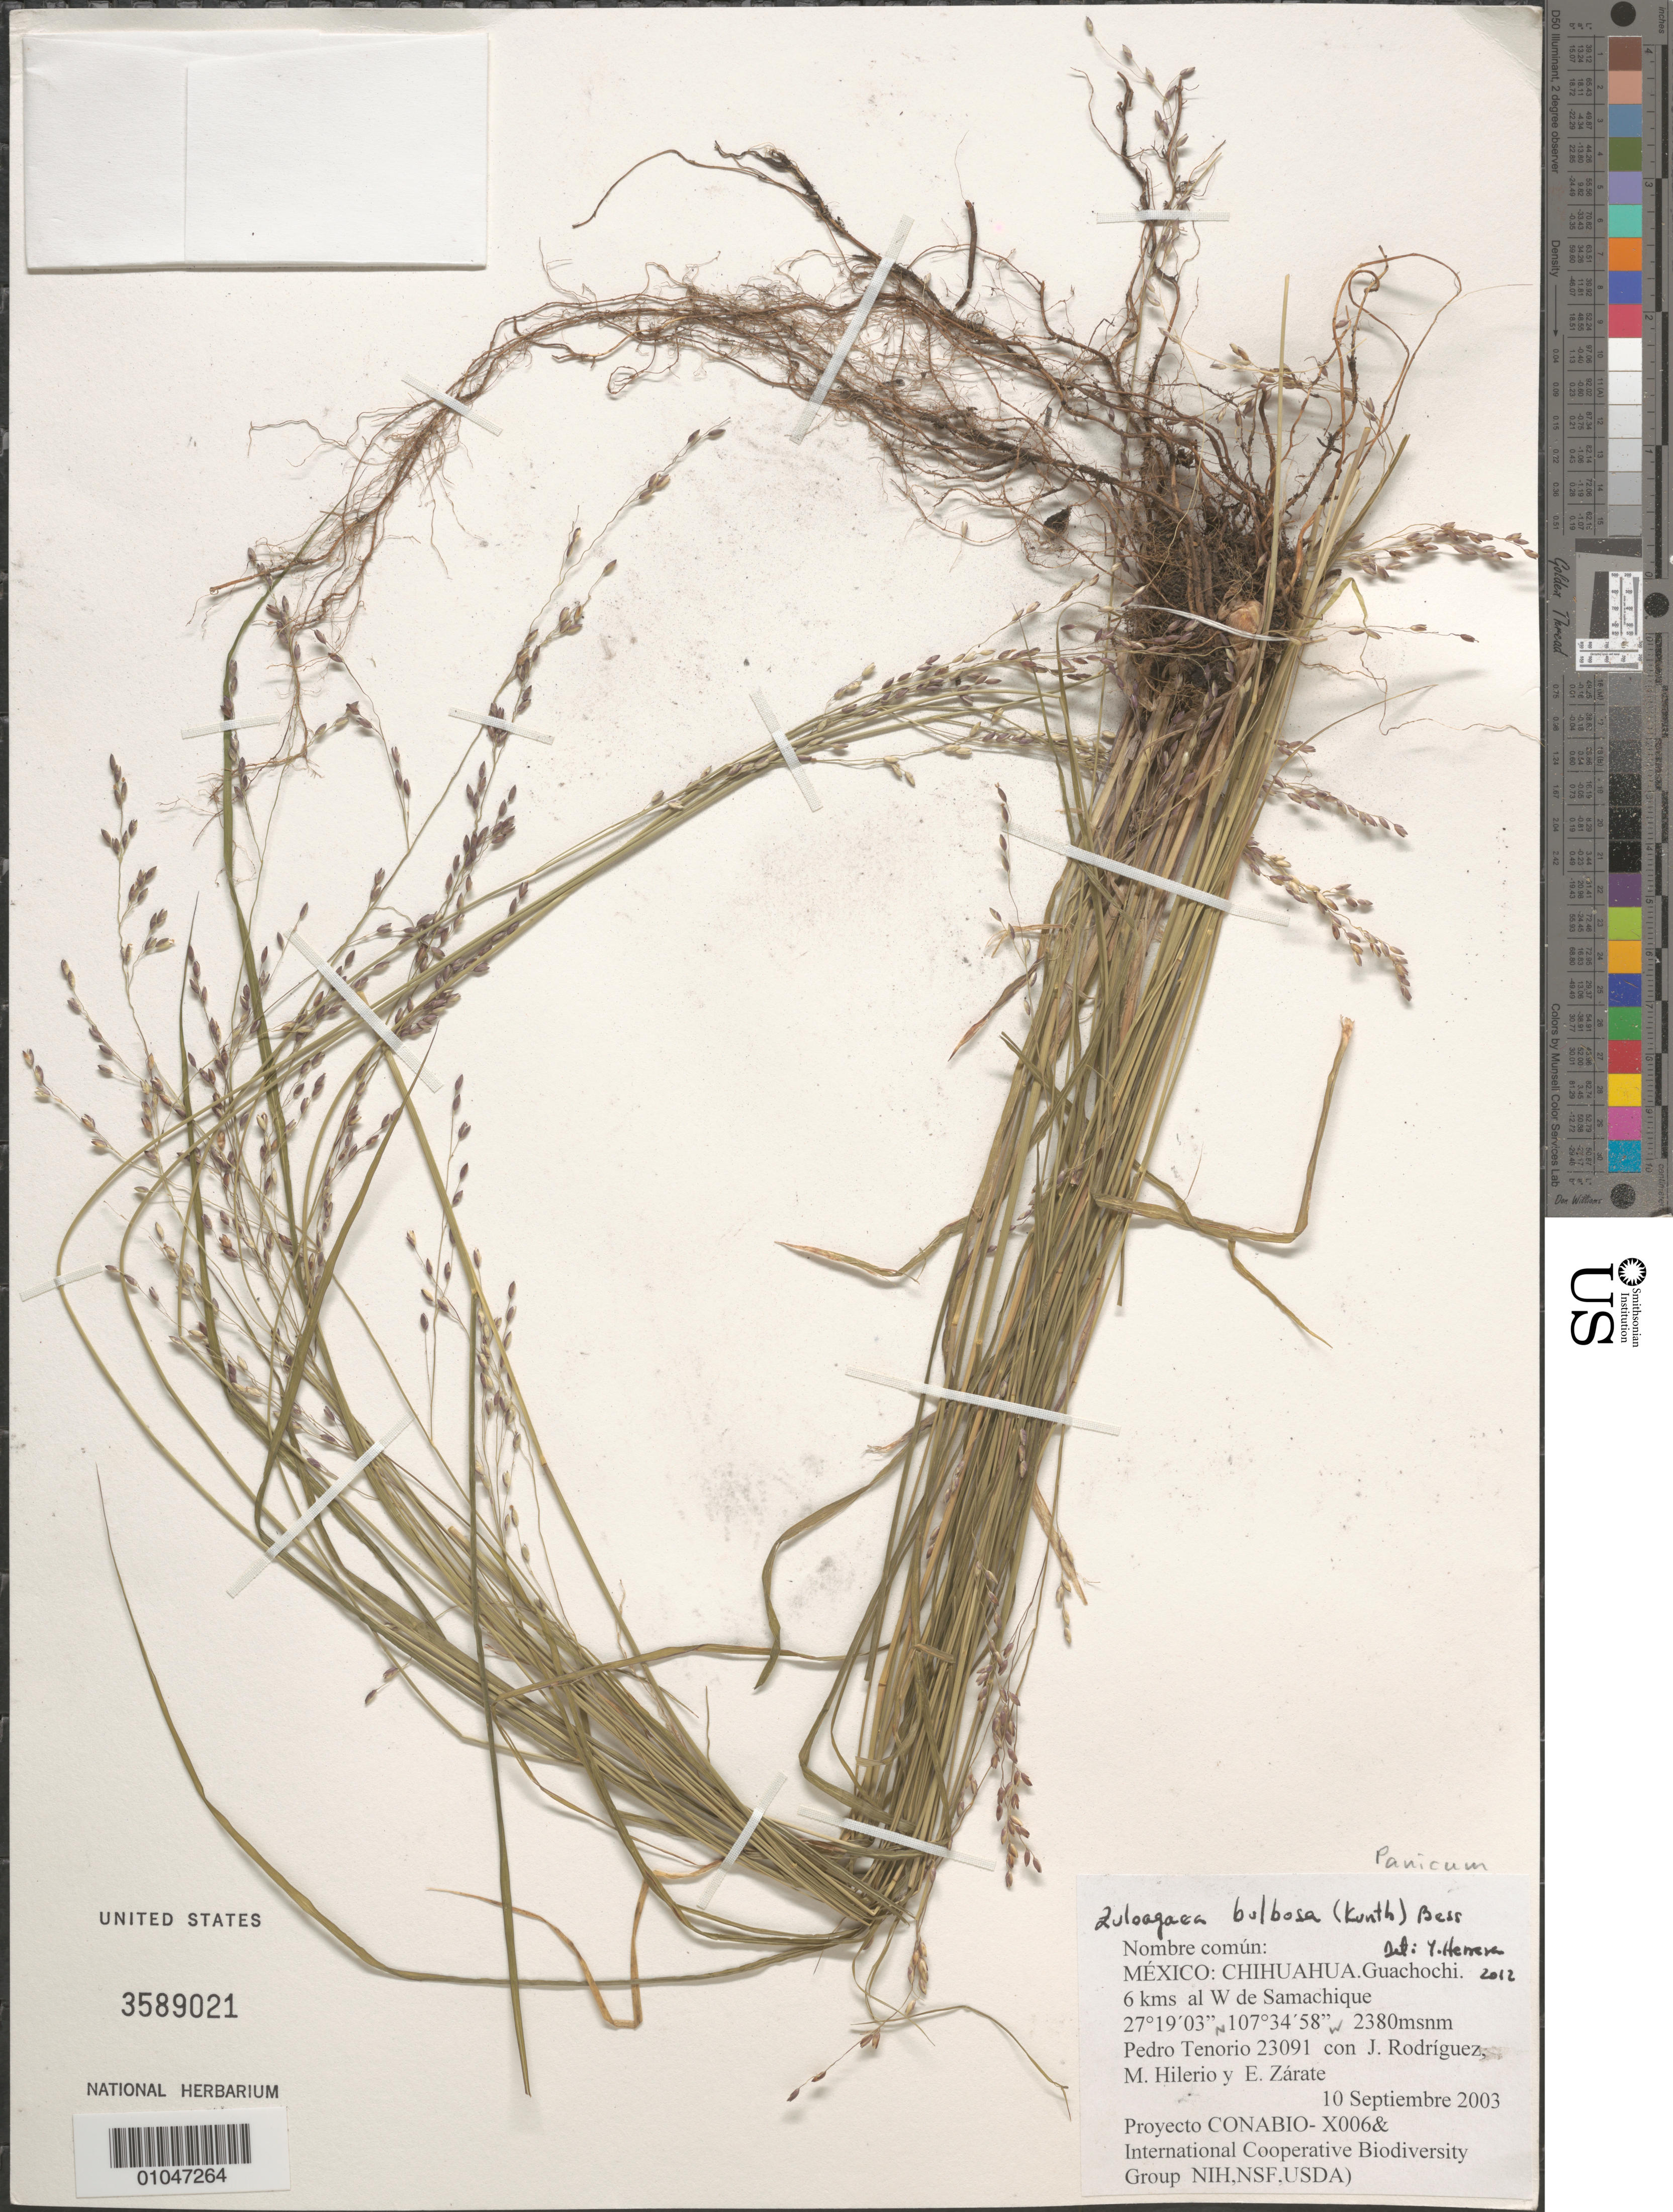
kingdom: Plantae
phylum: Tracheophyta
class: Liliopsida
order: Poales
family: Poaceae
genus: Zuloagaea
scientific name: Zuloagaea bulbosa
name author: (Kunth) E. Bess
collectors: P. Tenorio L., J. Rodríguez, M. Hilerio & E. Zárate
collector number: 23091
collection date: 2003-09-10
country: Mexico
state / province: Chihuahua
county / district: Guachochi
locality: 6 km al W de Samachique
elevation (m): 2380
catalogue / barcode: US 3589021